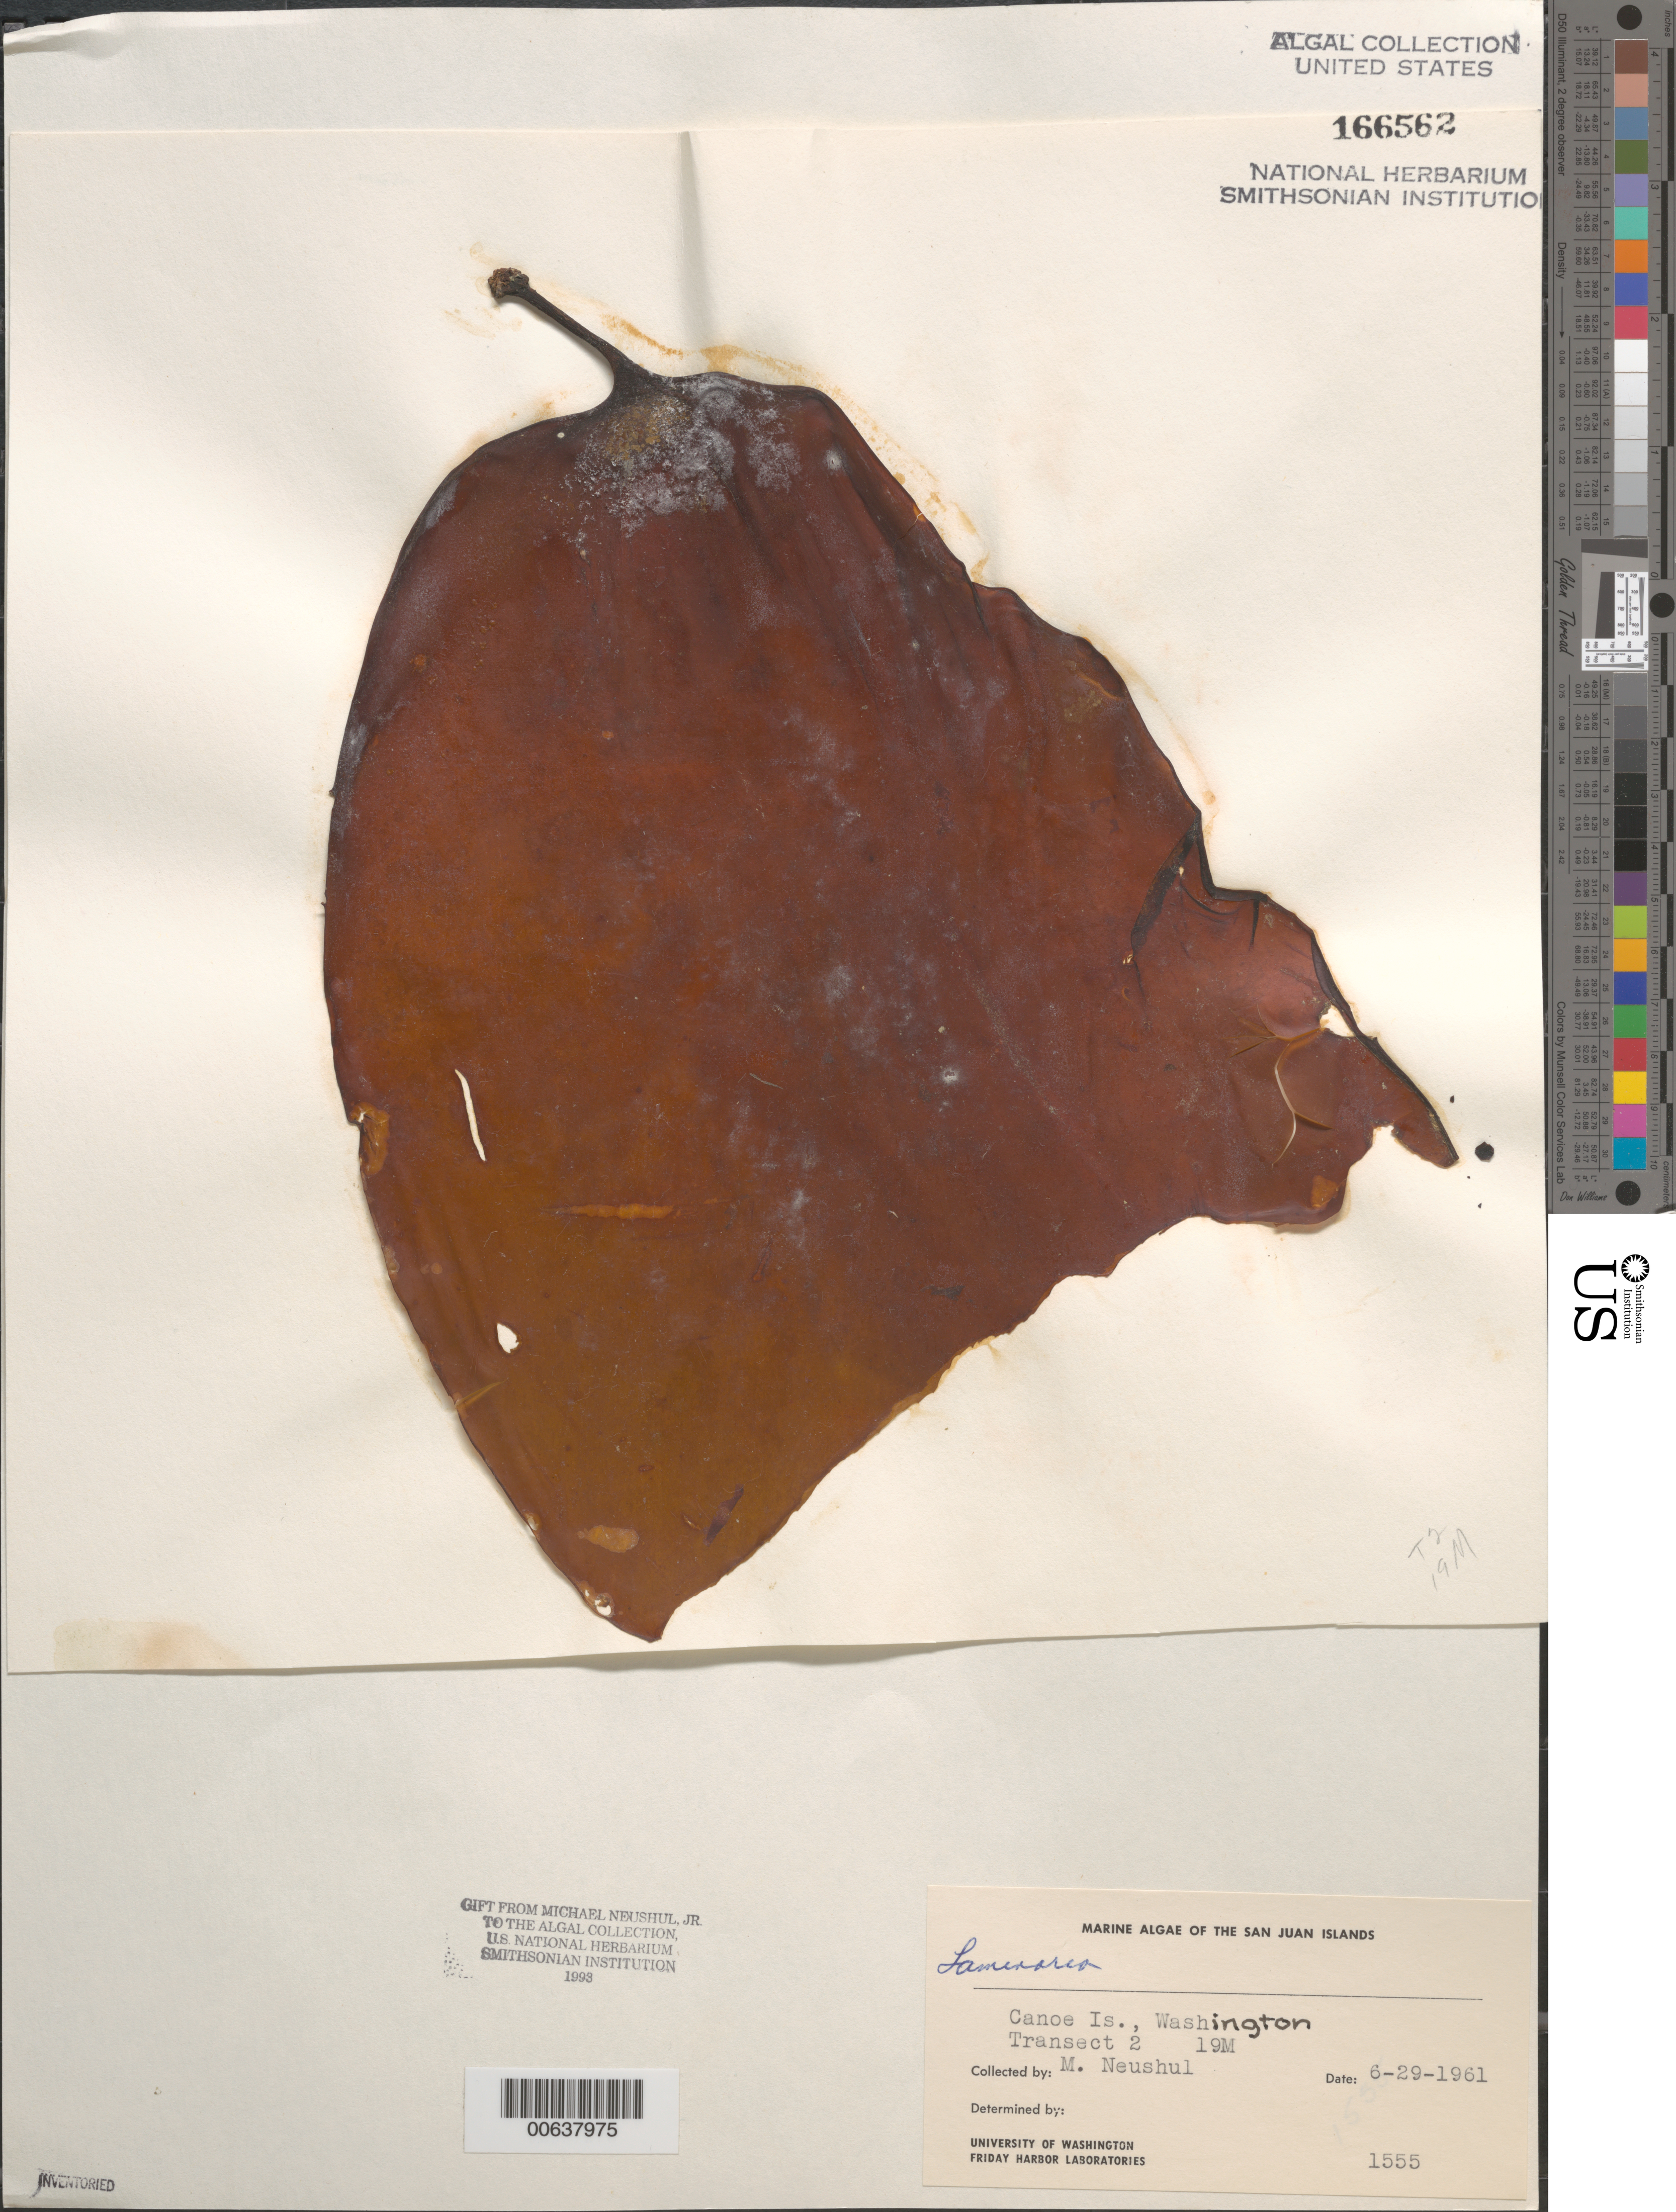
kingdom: Chromista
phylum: Ochrophyta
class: Phaeophyceae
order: Laminariales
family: Laminariaceae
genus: Laminaria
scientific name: Laminaria sp.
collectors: M. Neushul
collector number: Neushul 1555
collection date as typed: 29 Jun 1961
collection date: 1961-06-29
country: United States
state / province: Washington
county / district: San Juan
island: Canoe Island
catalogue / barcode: US 166562